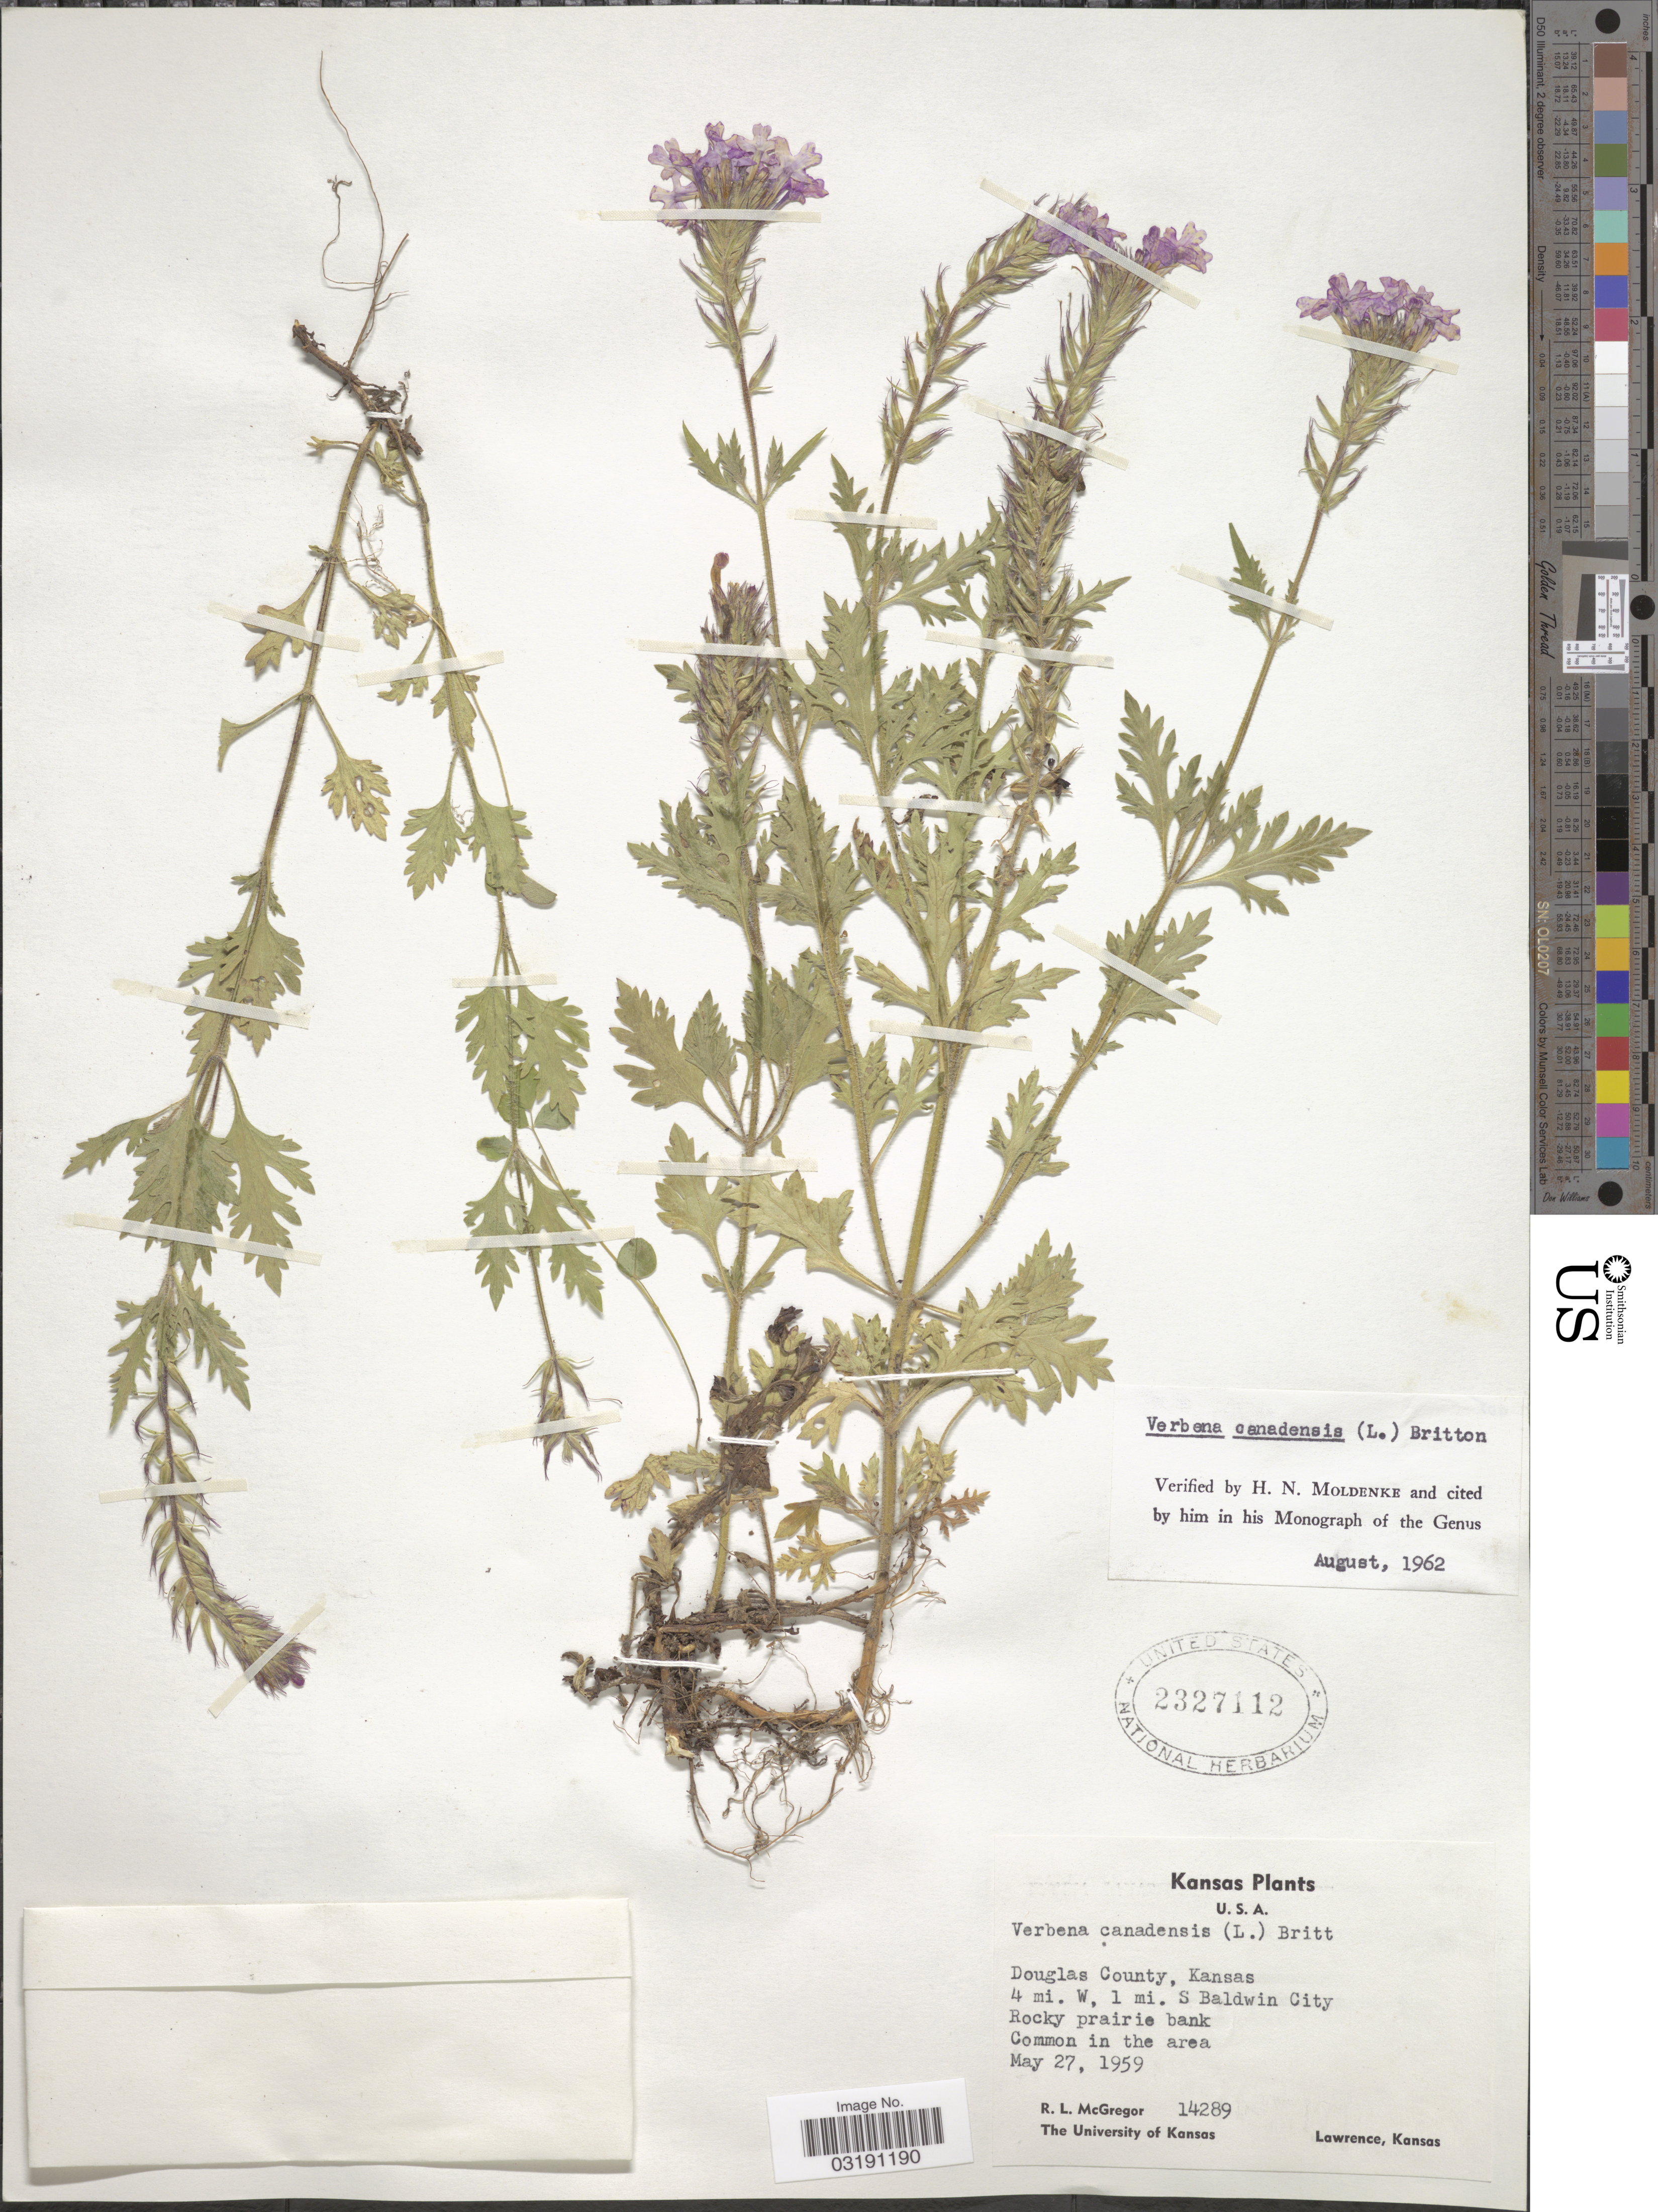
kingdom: Plantae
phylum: Tracheophyta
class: Magnoliopsida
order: Lamiales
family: Verbenaceae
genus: Verbena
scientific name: Verbena canadensis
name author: (L.) Britton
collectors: R. McGregor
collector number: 14289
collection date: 1959-05-27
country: United States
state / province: Kansas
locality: Douglas County. 4 mi. W, 1 mi. S. Baldwin City.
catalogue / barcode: US 2327112